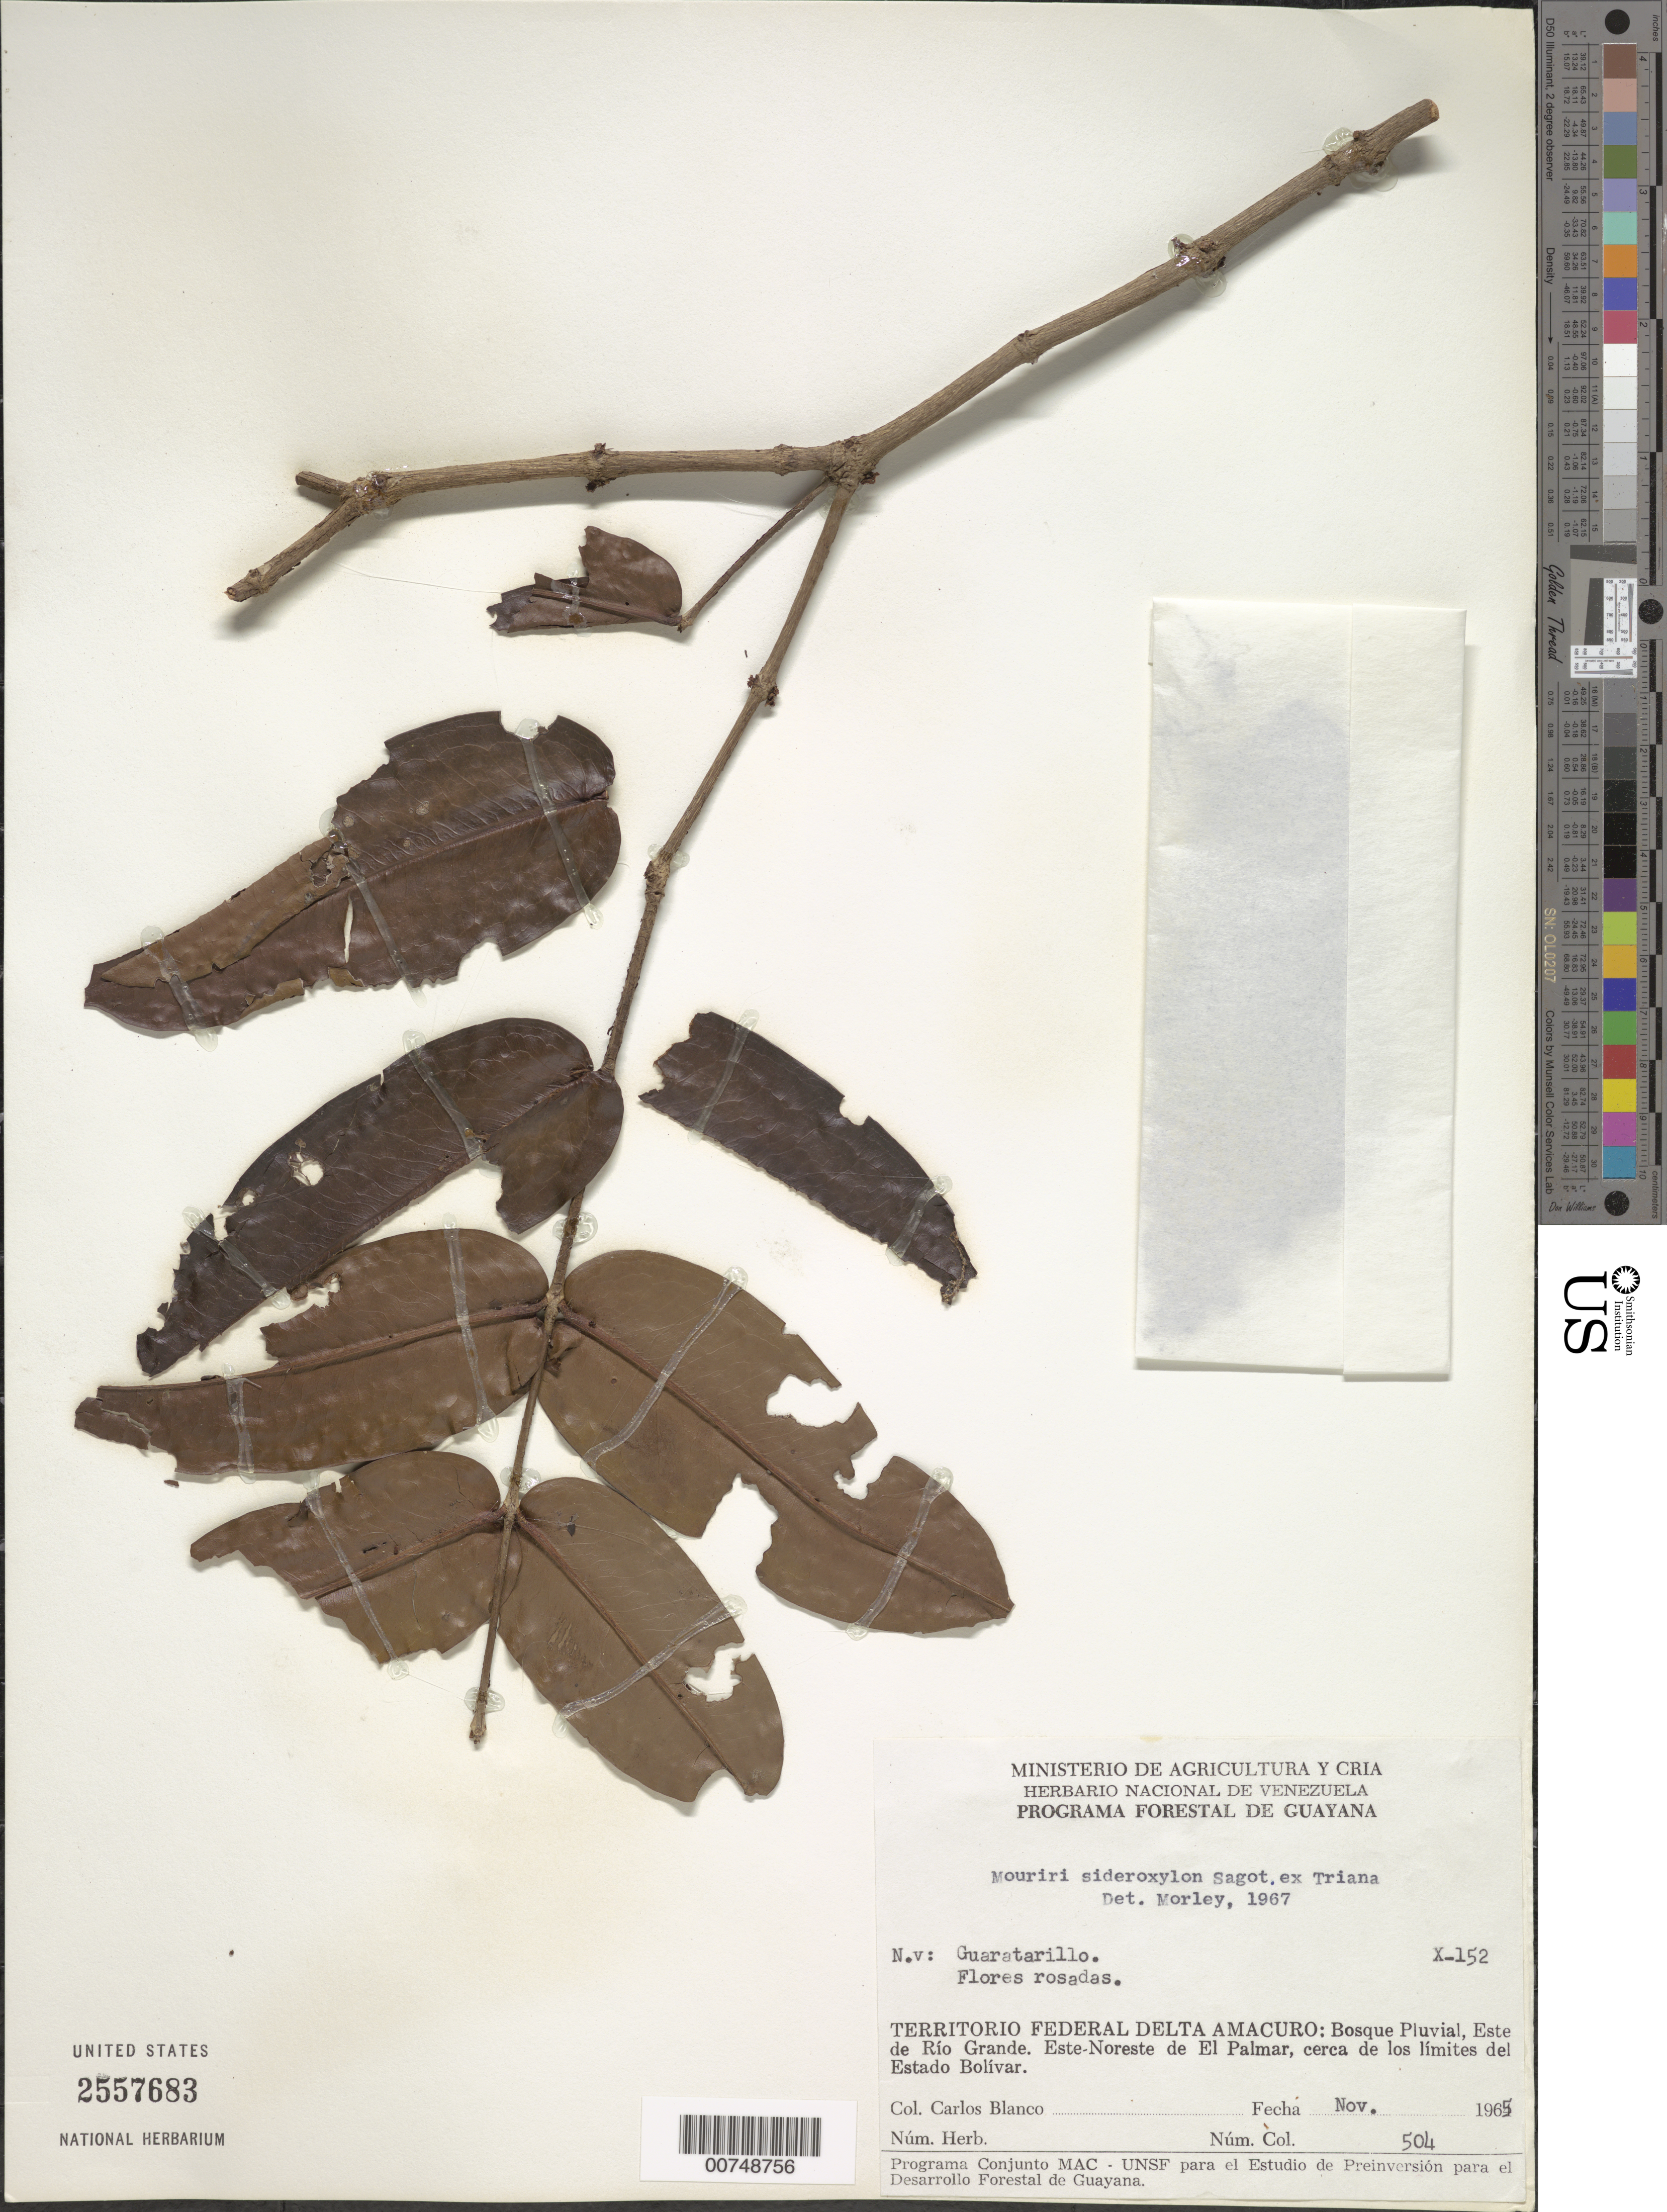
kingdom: Plantae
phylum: Tracheophyta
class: Magnoliopsida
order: Myrtales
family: Melastomataceae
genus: Mouriri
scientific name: Mouriri sideroxylon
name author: Sagot ex Triana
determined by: Morley, T.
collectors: C. A. Blanco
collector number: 504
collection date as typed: Nov-65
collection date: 1965-11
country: Venezuela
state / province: Delta Amacuro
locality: Río Grande, Este de; Este-Noreste de El Palmar, cerca de los limites del Estado Bolívar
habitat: Rainforest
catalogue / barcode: US 2557683